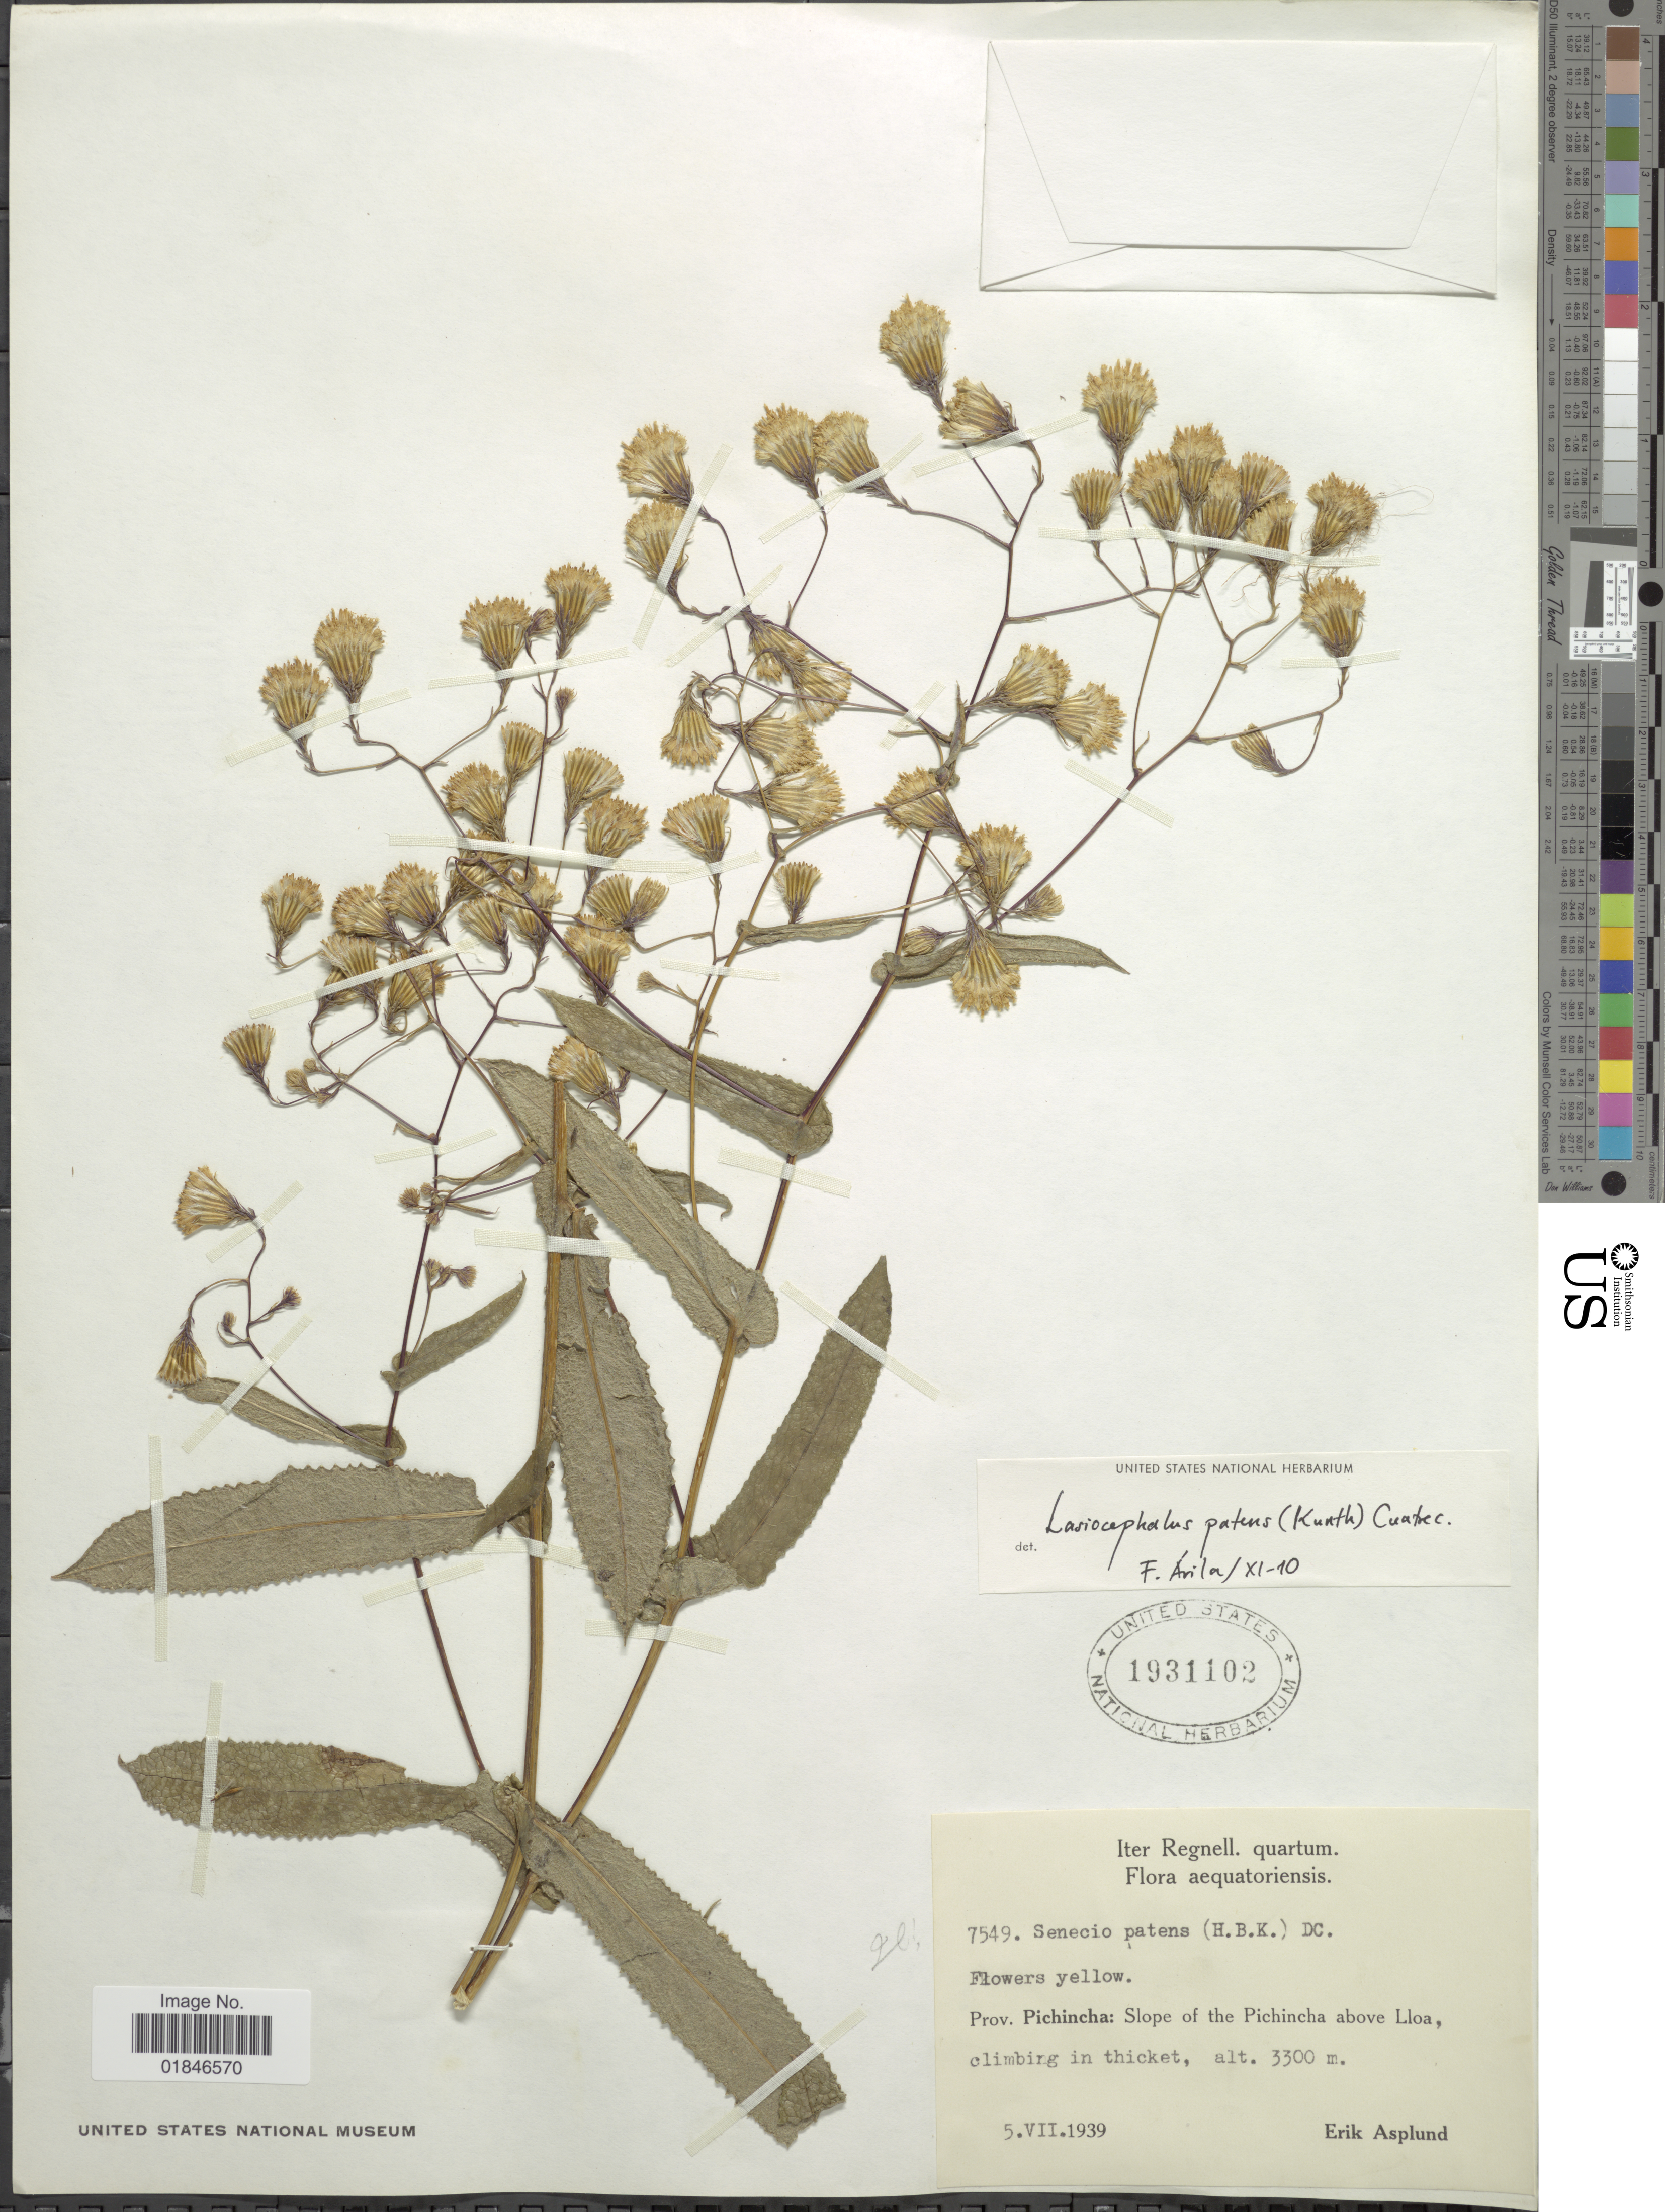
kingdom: Plantae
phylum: Tracheophyta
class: Magnoliopsida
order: Asterales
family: Asteraceae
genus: Senecio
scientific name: Senecio patens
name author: (Kunth) DC.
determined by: Salomon, Luciana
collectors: E. Asplund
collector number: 7549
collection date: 1939-07-05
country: Ecuador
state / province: Pichincha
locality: Prov. Pichincha: Slope of the Pichincha above Lloa.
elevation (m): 3300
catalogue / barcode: US 1931102